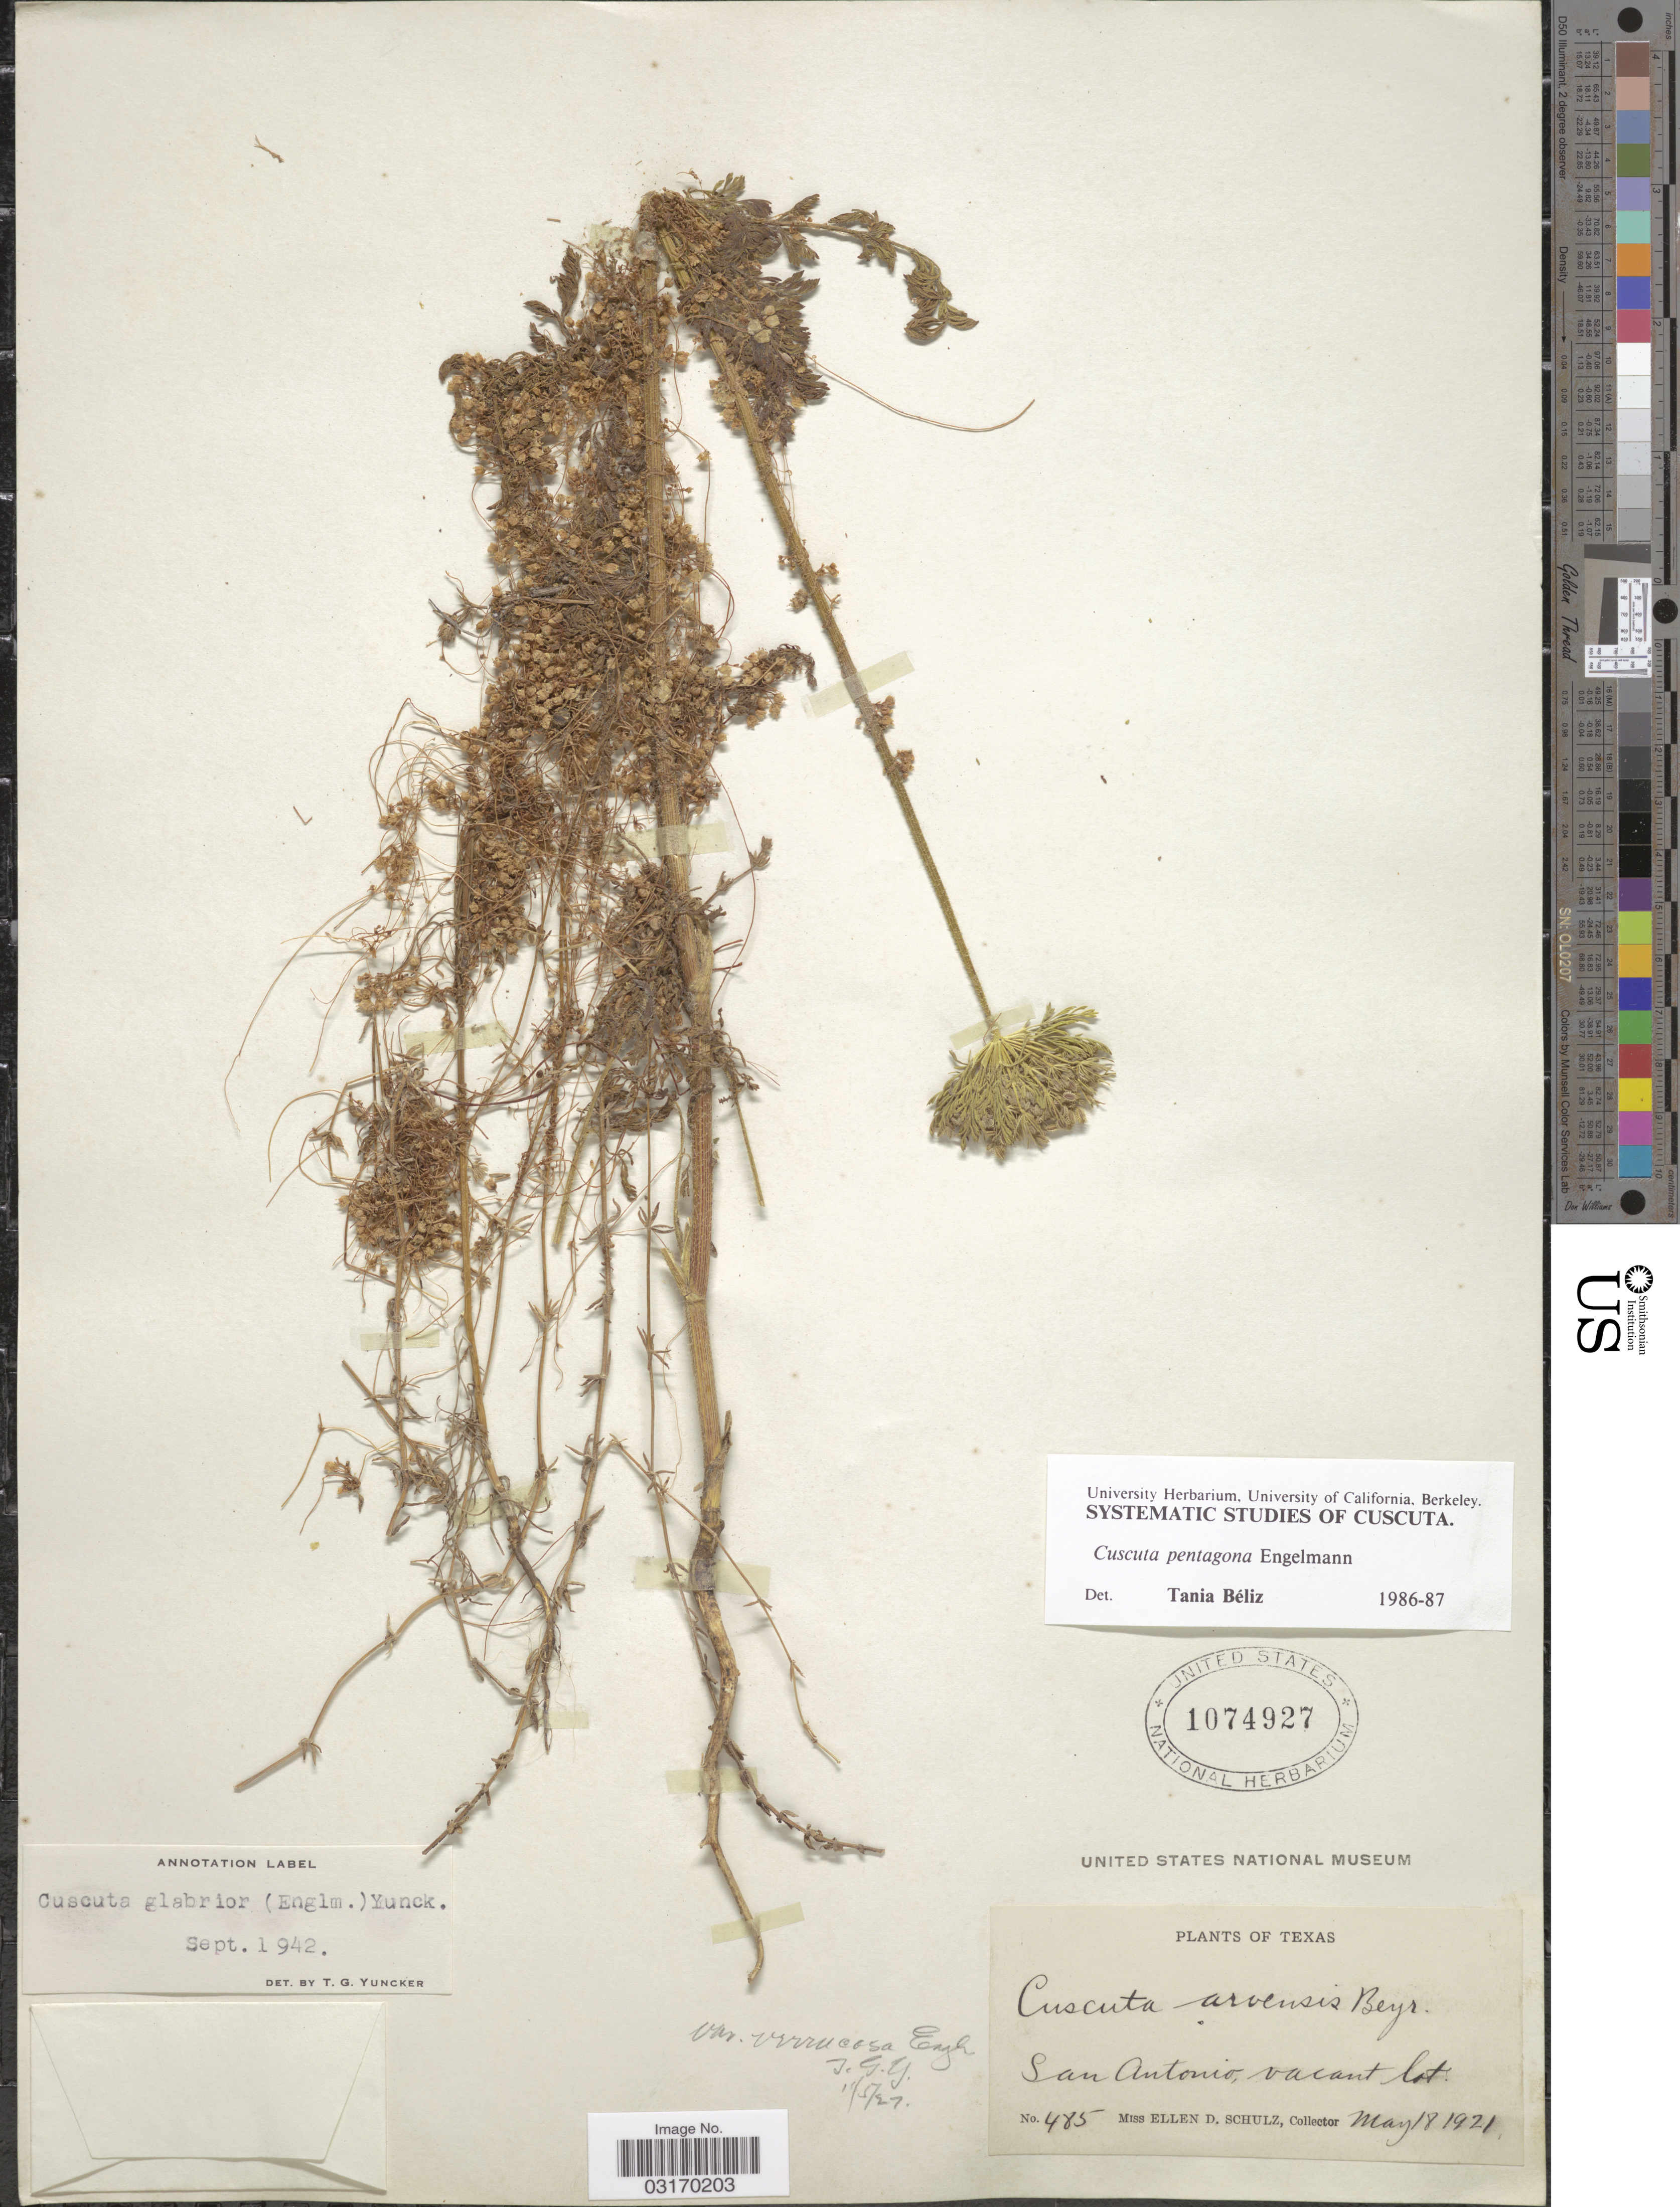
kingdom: Plantae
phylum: Tracheophyta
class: Magnoliopsida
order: Solanales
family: Convolvulaceae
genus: Cuscuta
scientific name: Cuscuta pentagona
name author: Engelm.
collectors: E. D. Schulz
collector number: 485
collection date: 1921-05-18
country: United States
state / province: Texas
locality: San Antonio, vacant lot.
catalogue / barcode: US 1074927